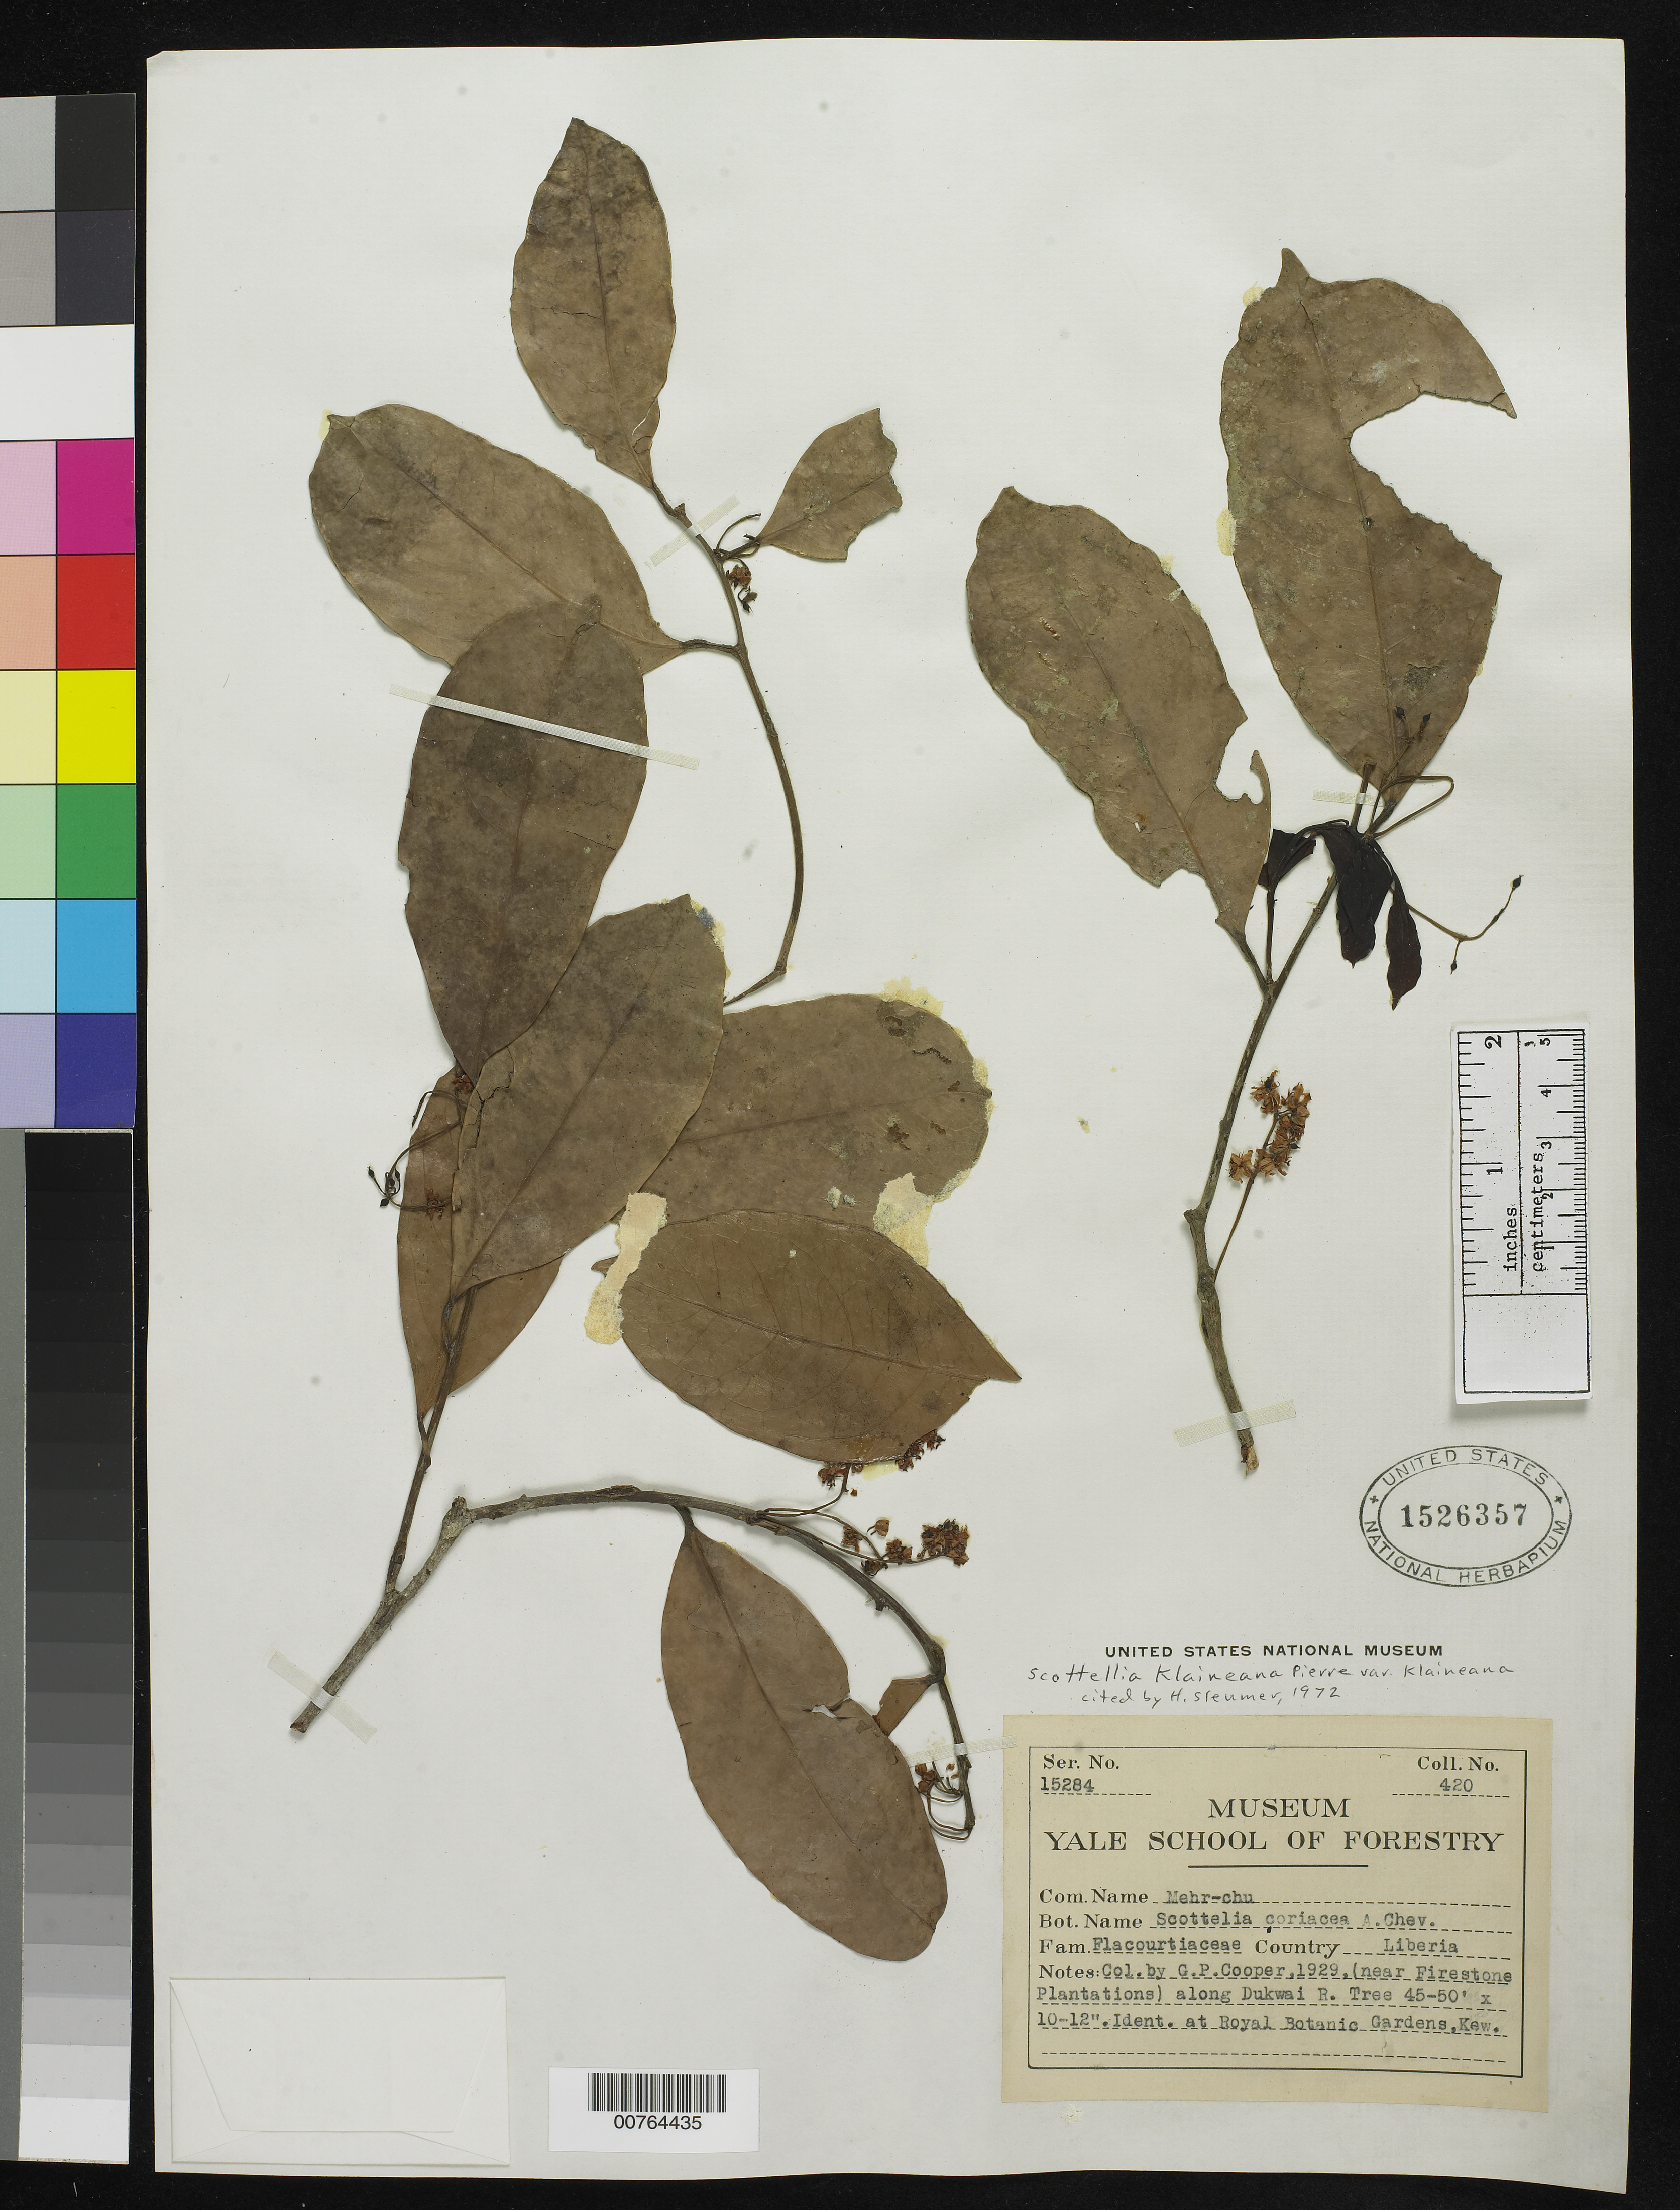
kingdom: Plantae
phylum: Tracheophyta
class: Magnoliopsida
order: Malpighiales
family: Achariaceae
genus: Scottellia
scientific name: Scottellia klaineana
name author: Pierre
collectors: G. Cooper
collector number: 420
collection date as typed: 1929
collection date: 1929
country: Liberia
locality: (near Firestone Plantations) along Dukwai R.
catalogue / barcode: US 1526357